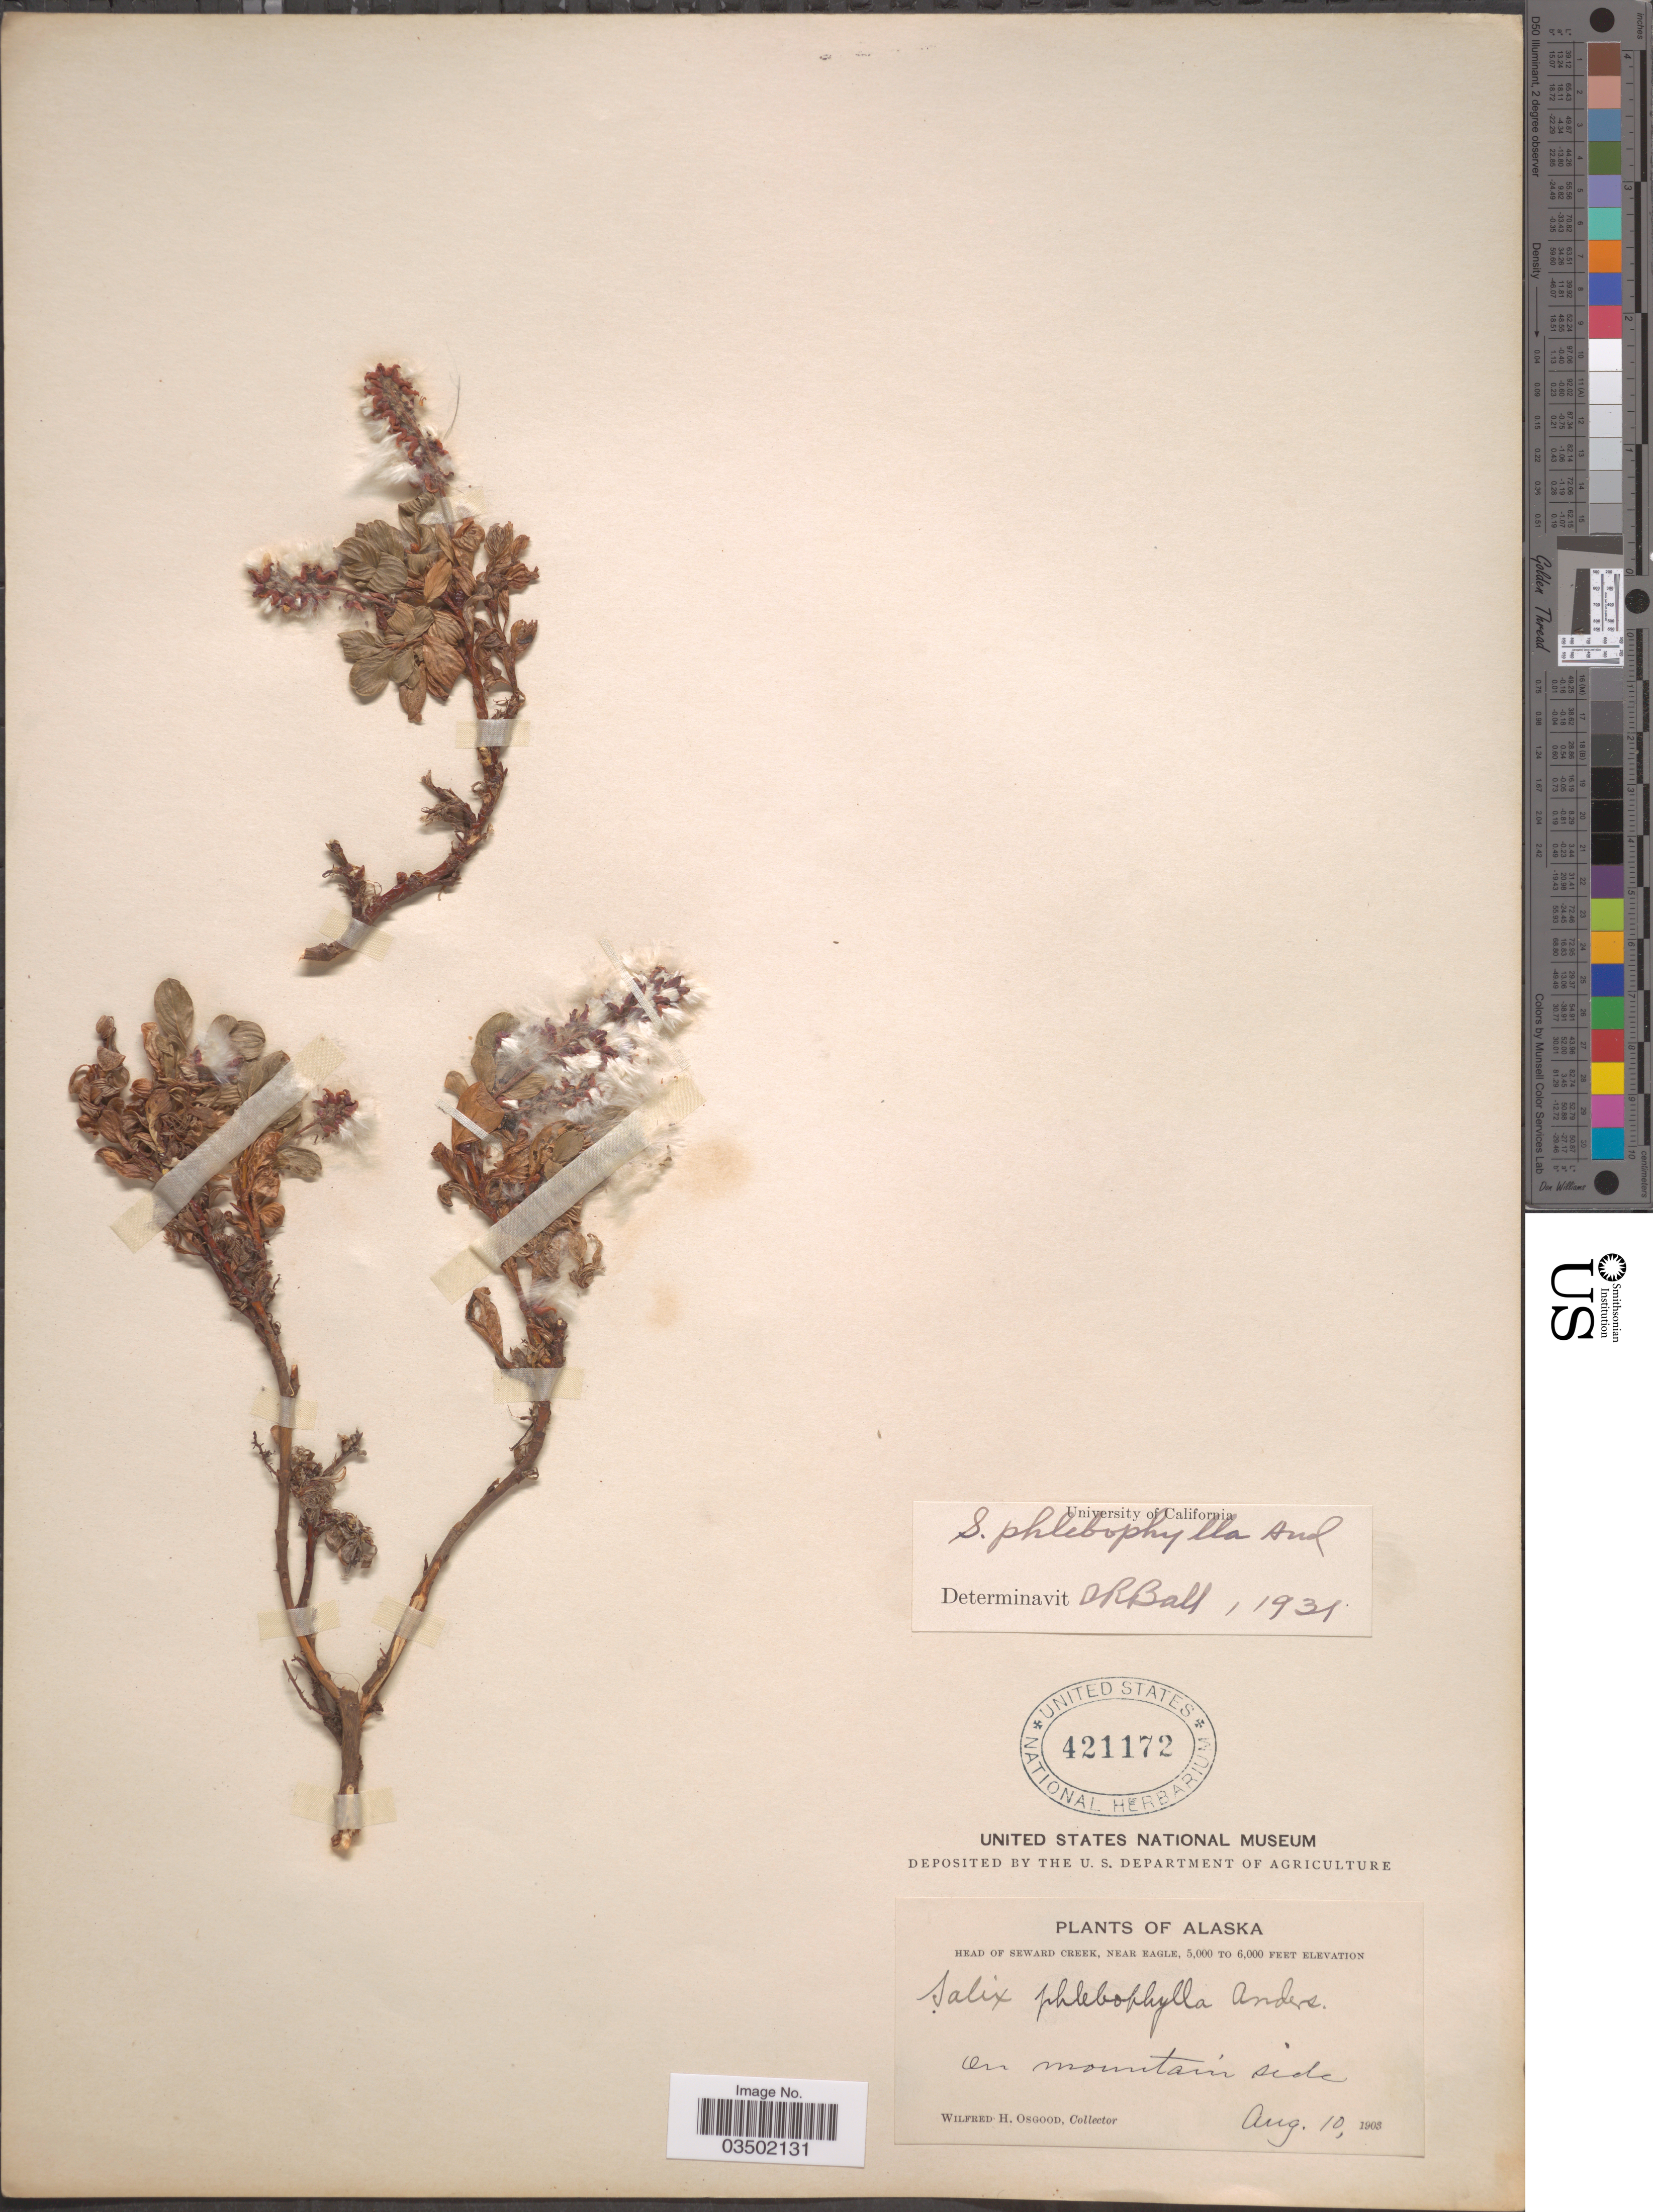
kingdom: Plantae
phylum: Tracheophyta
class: Magnoliopsida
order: Malpighiales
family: Salicaceae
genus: Salix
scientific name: Salix phlebophylla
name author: Andersson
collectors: W. Osgood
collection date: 1903-08-10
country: United States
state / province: Alaska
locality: Head of Seward Creek, near Eagle. On mountain side.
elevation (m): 1524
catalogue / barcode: US 421172